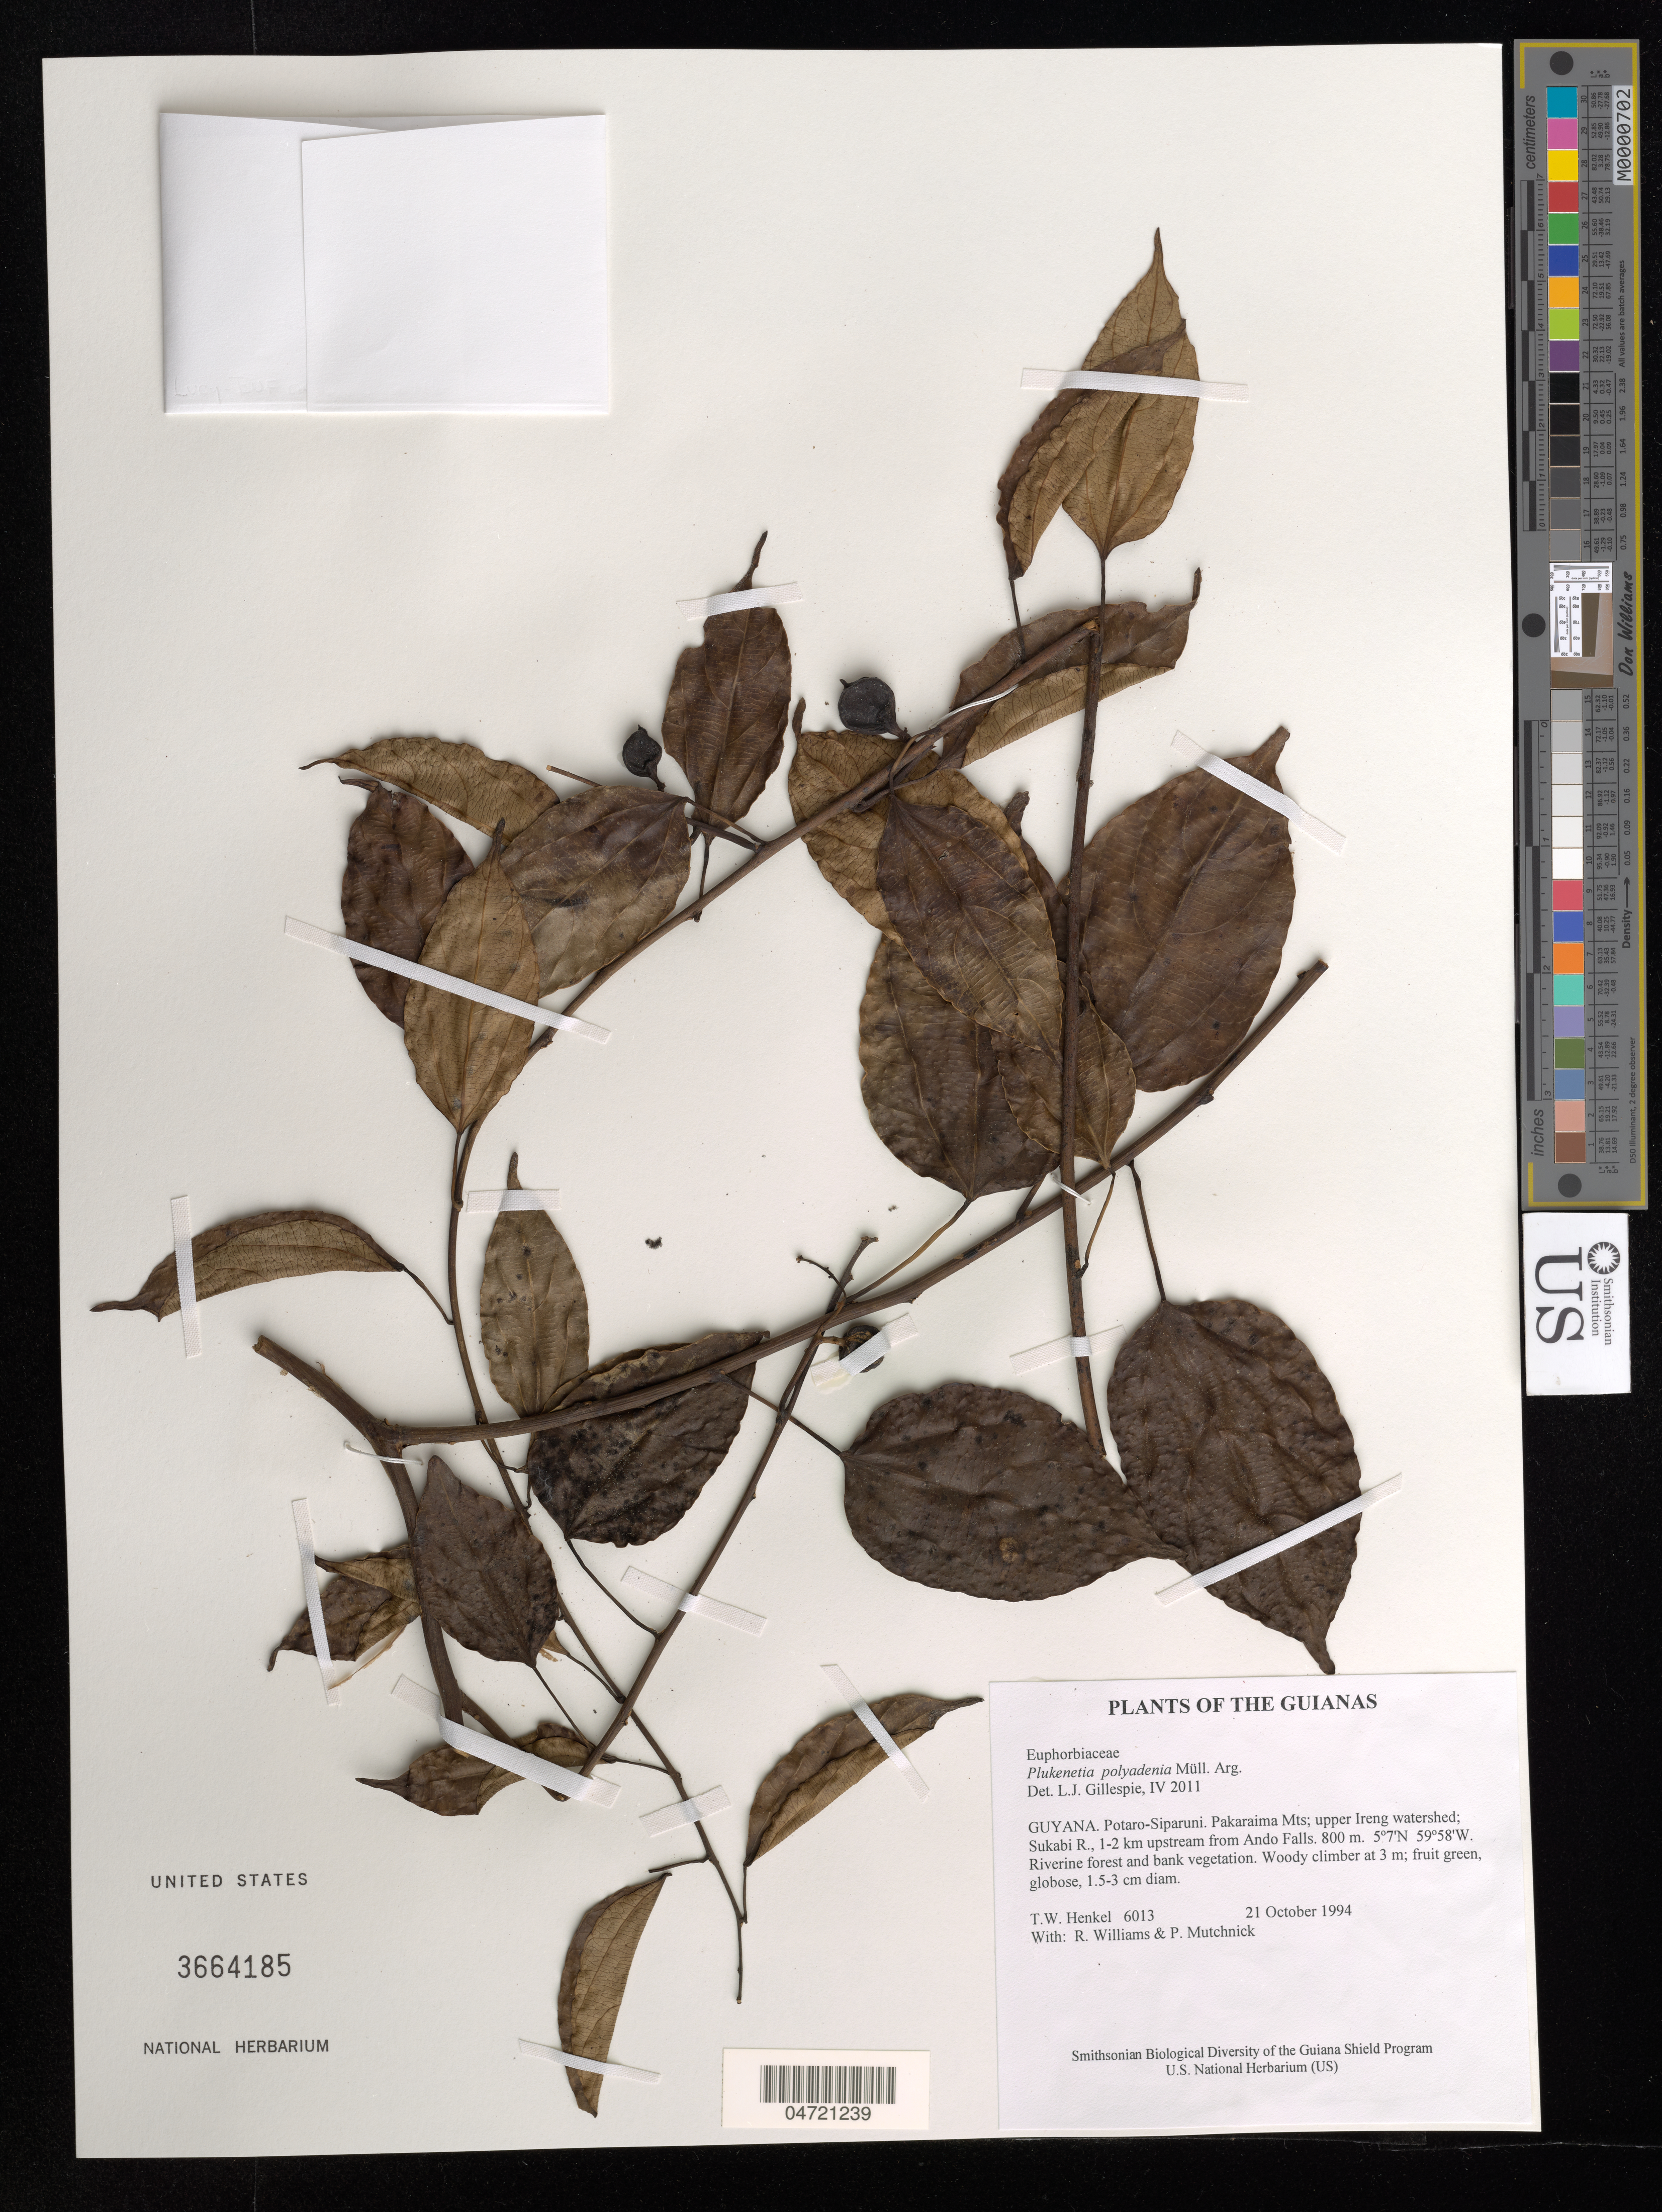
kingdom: Plantae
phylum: Tracheophyta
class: Magnoliopsida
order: Malpighiales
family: Euphorbiaceae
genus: Plukenetia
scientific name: Plukenetia polyadenia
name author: Müll. Arg.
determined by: Gillespie, L. J.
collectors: T. Henkel, R. Williams & P. Mutchnick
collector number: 6013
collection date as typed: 21 October 1994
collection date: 1994-10-21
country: Guyana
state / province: Potaro-Siparuni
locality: Pakaraima Mts; upper Ireng watershed; Sukabi R., 1-2 km upstream from Ando Falls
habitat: Riverine forest and bank vegetation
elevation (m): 800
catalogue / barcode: US 3664185